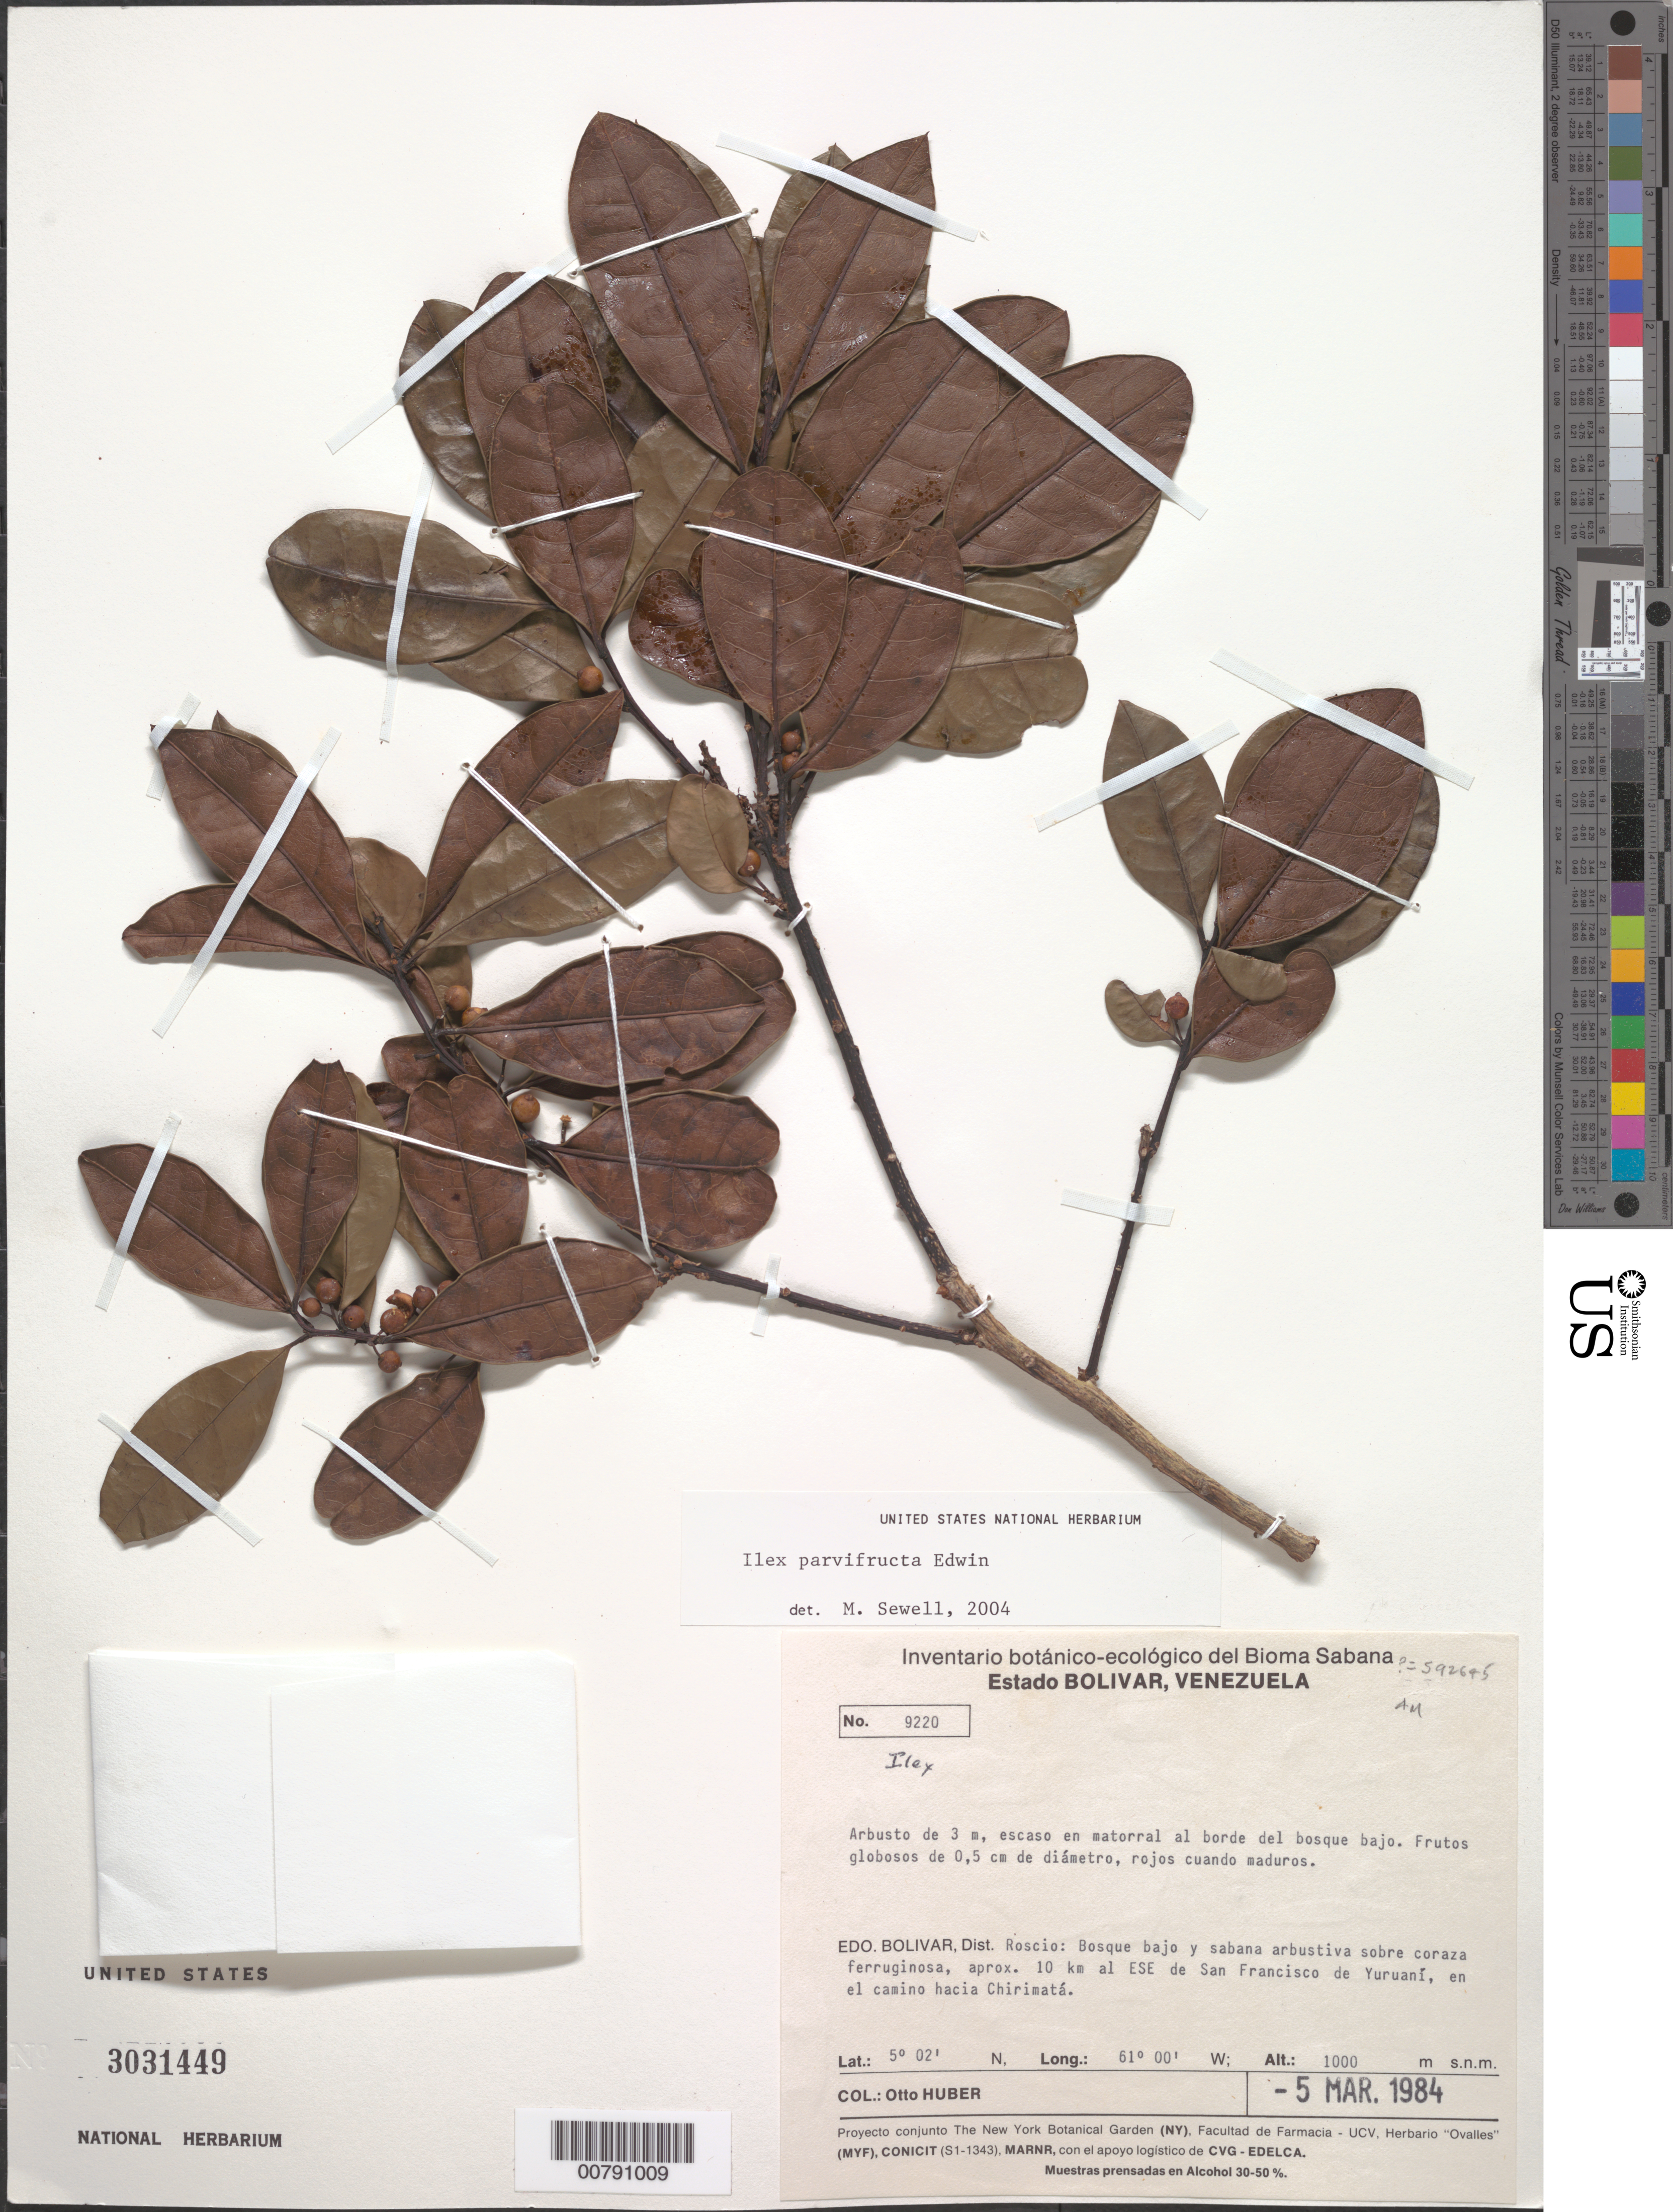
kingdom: Plantae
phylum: Tracheophyta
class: Magnoliopsida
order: Aquifoliales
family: Aquifoliaceae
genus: Ilex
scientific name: Ilex parvifructa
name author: Edwin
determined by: Sewell, M.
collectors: O. Huber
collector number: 9220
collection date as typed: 5-Mar-84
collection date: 1984-03-05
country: Venezuela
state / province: Bolívar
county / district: Roscio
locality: San Francisco de Yuruaní, aprox. 10 km ESE; en el camino hacia Chirimatá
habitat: Bosque bajo y sabana arbustiva sobre coraza ferruginosa; en matorral al borde del bosque bajo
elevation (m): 1000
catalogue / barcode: US 3031449